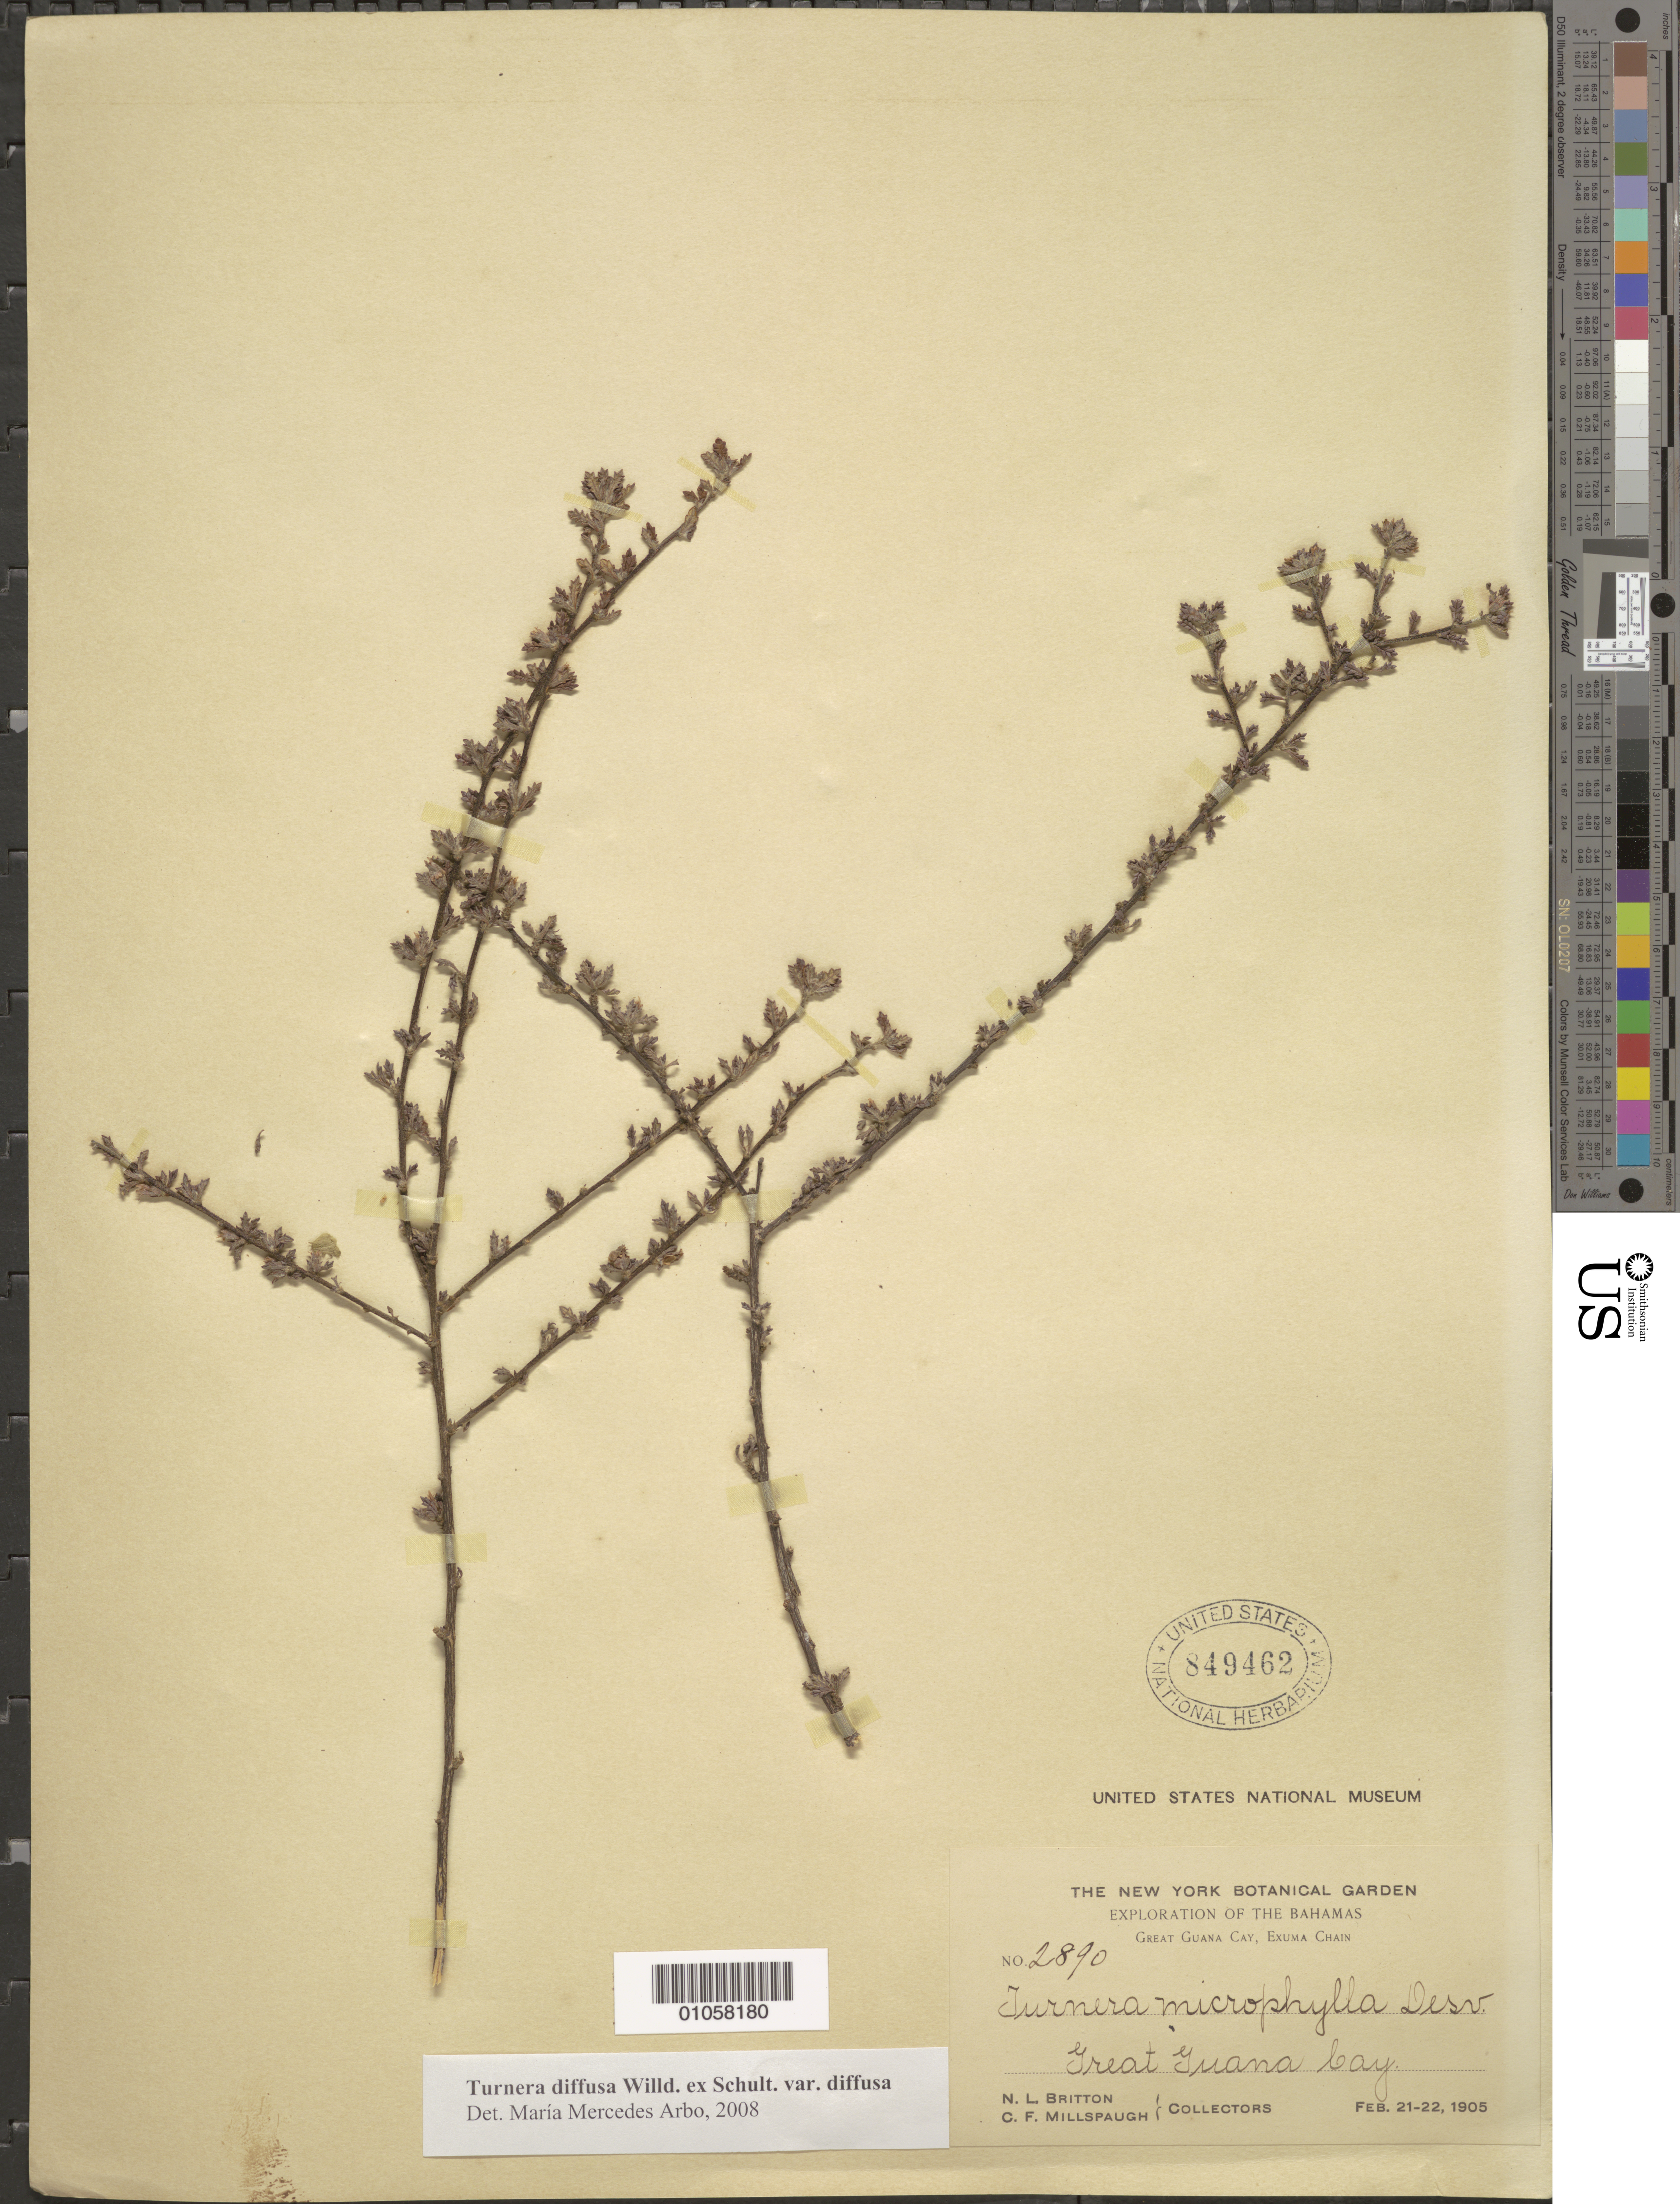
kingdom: Plantae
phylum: Tracheophyta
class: Magnoliopsida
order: Malpighiales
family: Turneraceae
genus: Turnera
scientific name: Turnera diffusa var. diffusa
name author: Willd. ex Schult.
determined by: Arbo, M. M.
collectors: N. Britton & C. F. Millspaugh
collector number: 2890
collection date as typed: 21 Feb 1905 to 22 Feb 1905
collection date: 1905-02-21/1905-02-22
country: Bahamas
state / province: Exuma Chain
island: Great Guana Cay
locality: Great Guana bay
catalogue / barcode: US 849462